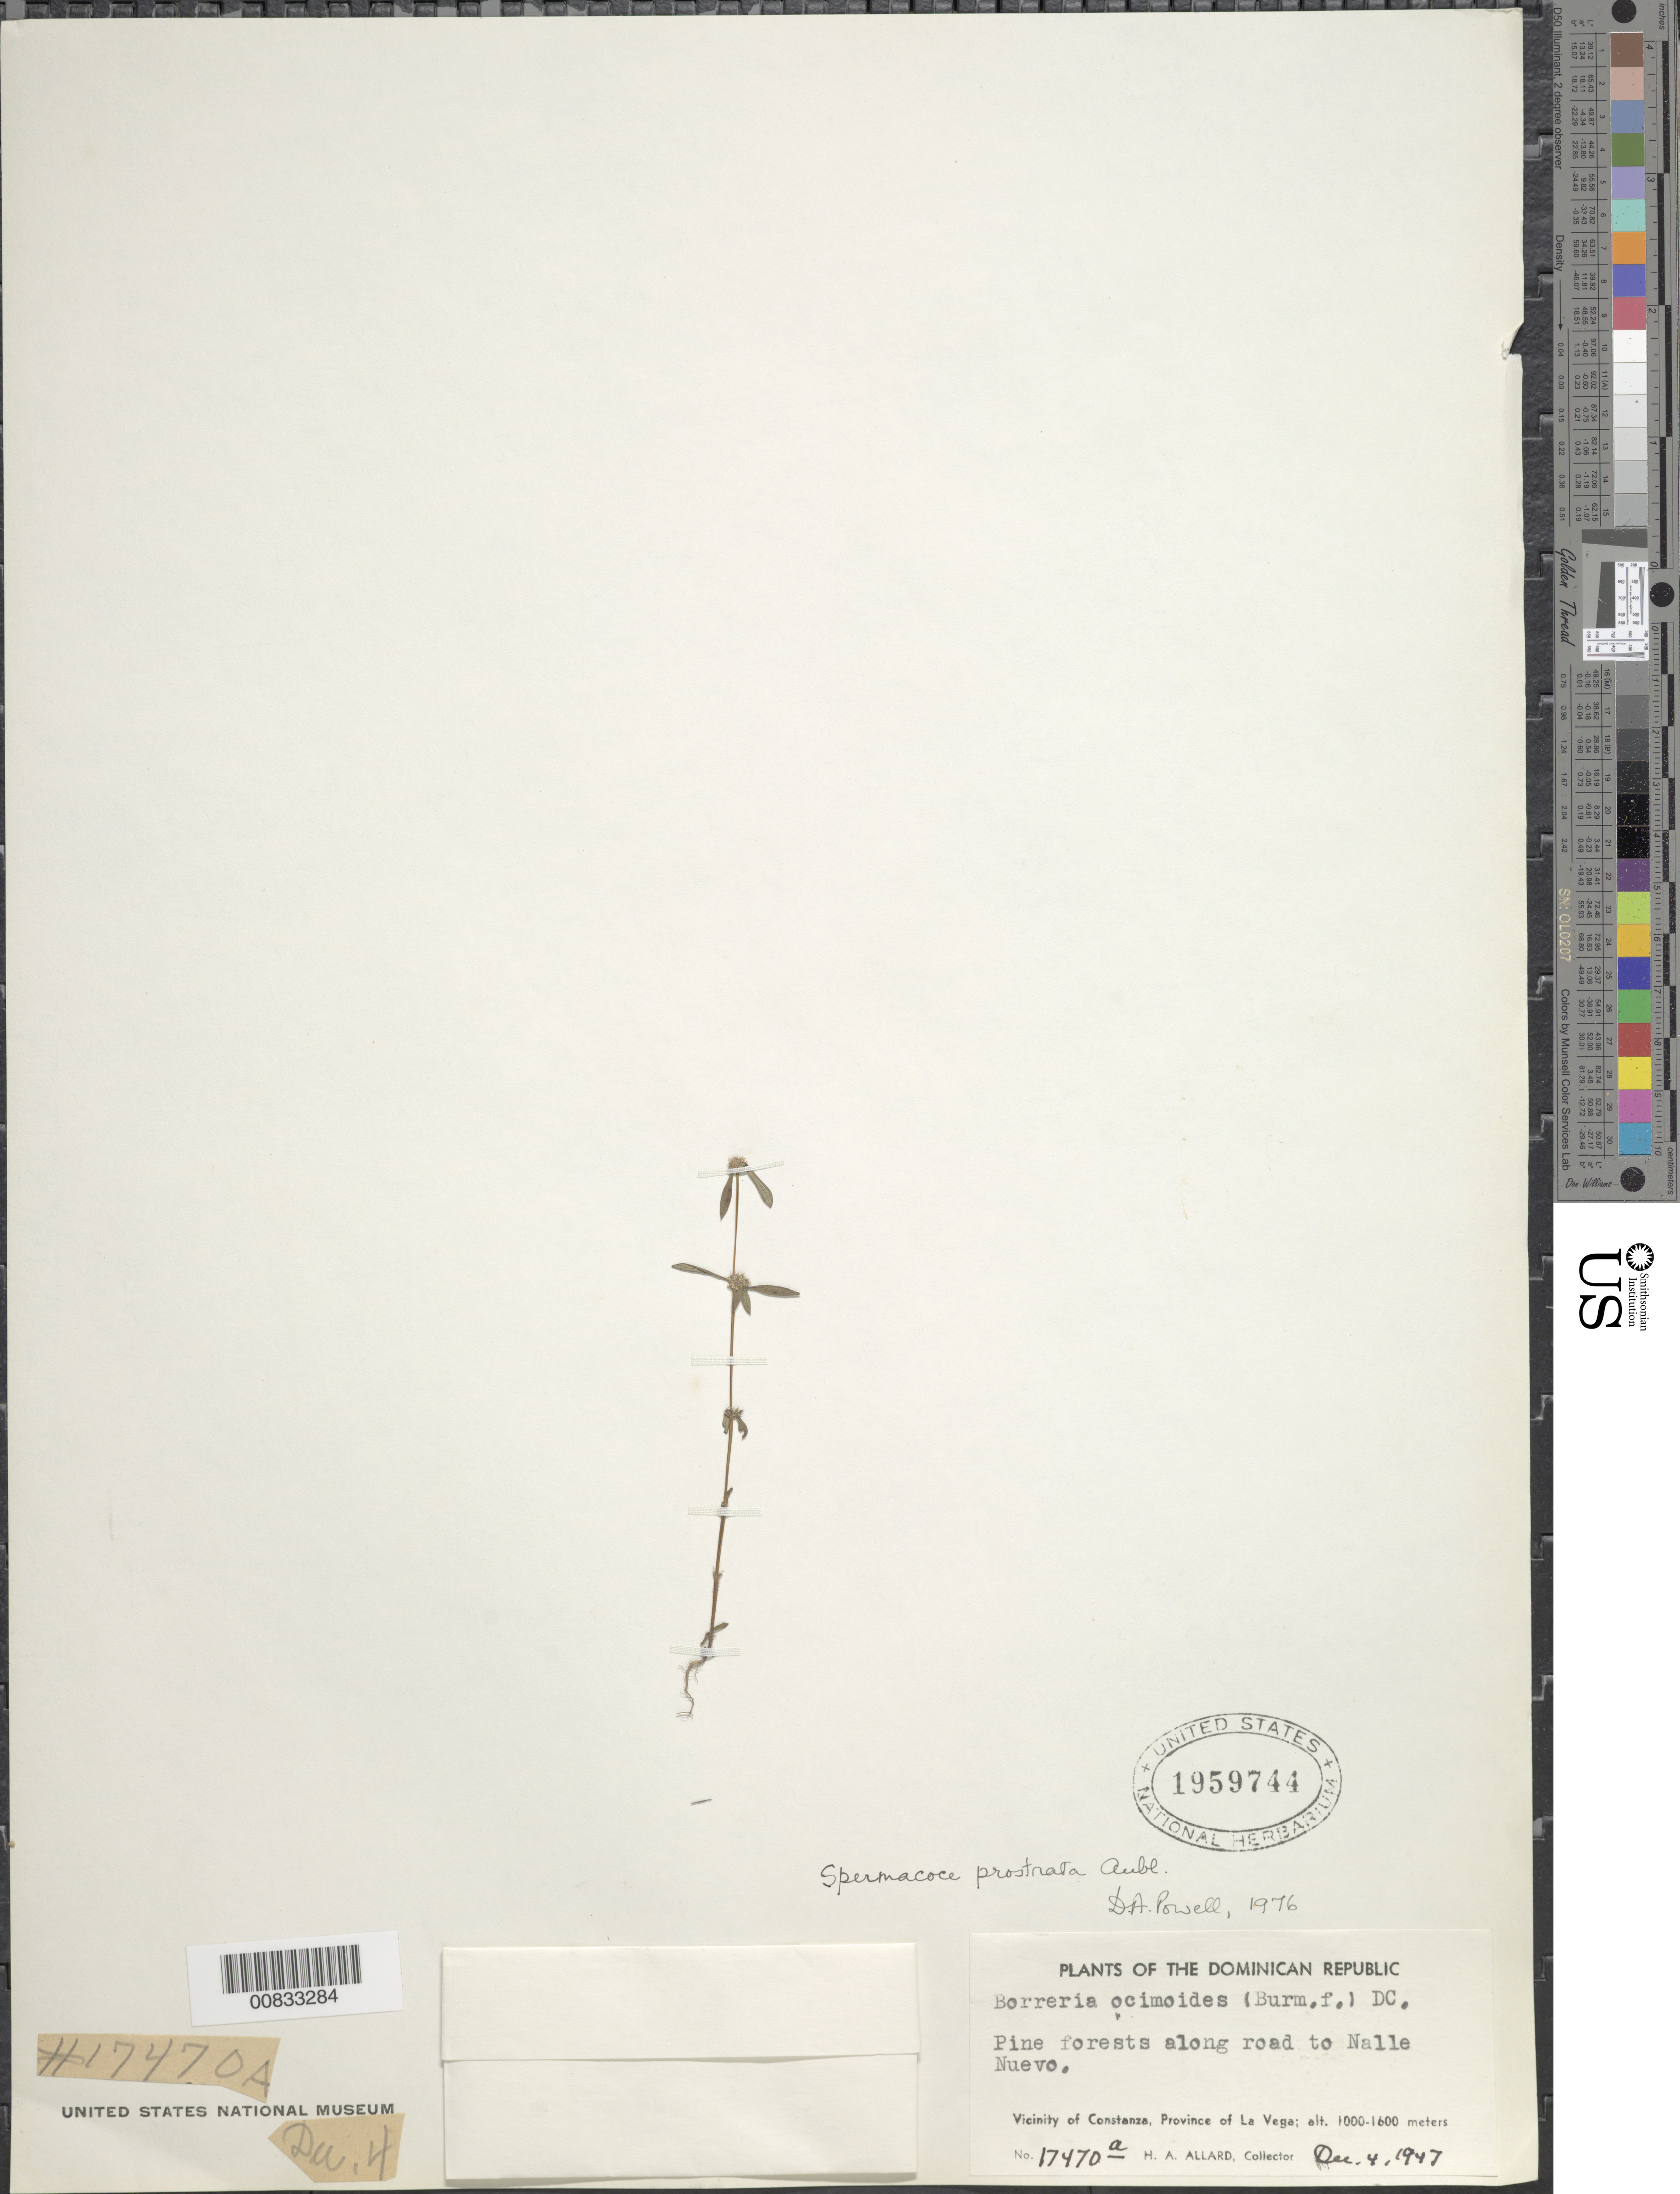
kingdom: Plantae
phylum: Tracheophyta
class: Magnoliopsida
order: Gentianales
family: Rubiaceae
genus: Spermacoce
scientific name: Spermacoce prostrata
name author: Aubl.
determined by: Powell, D. A.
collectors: H. A. Allard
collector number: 17470A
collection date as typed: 04 Dec 1947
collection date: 1947-12-04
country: Dominican Republic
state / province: La Vega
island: Hispaniola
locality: Vicinity of Constanza, along road to Valle Nuevo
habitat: Pine forests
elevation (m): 1000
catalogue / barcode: US 1959744